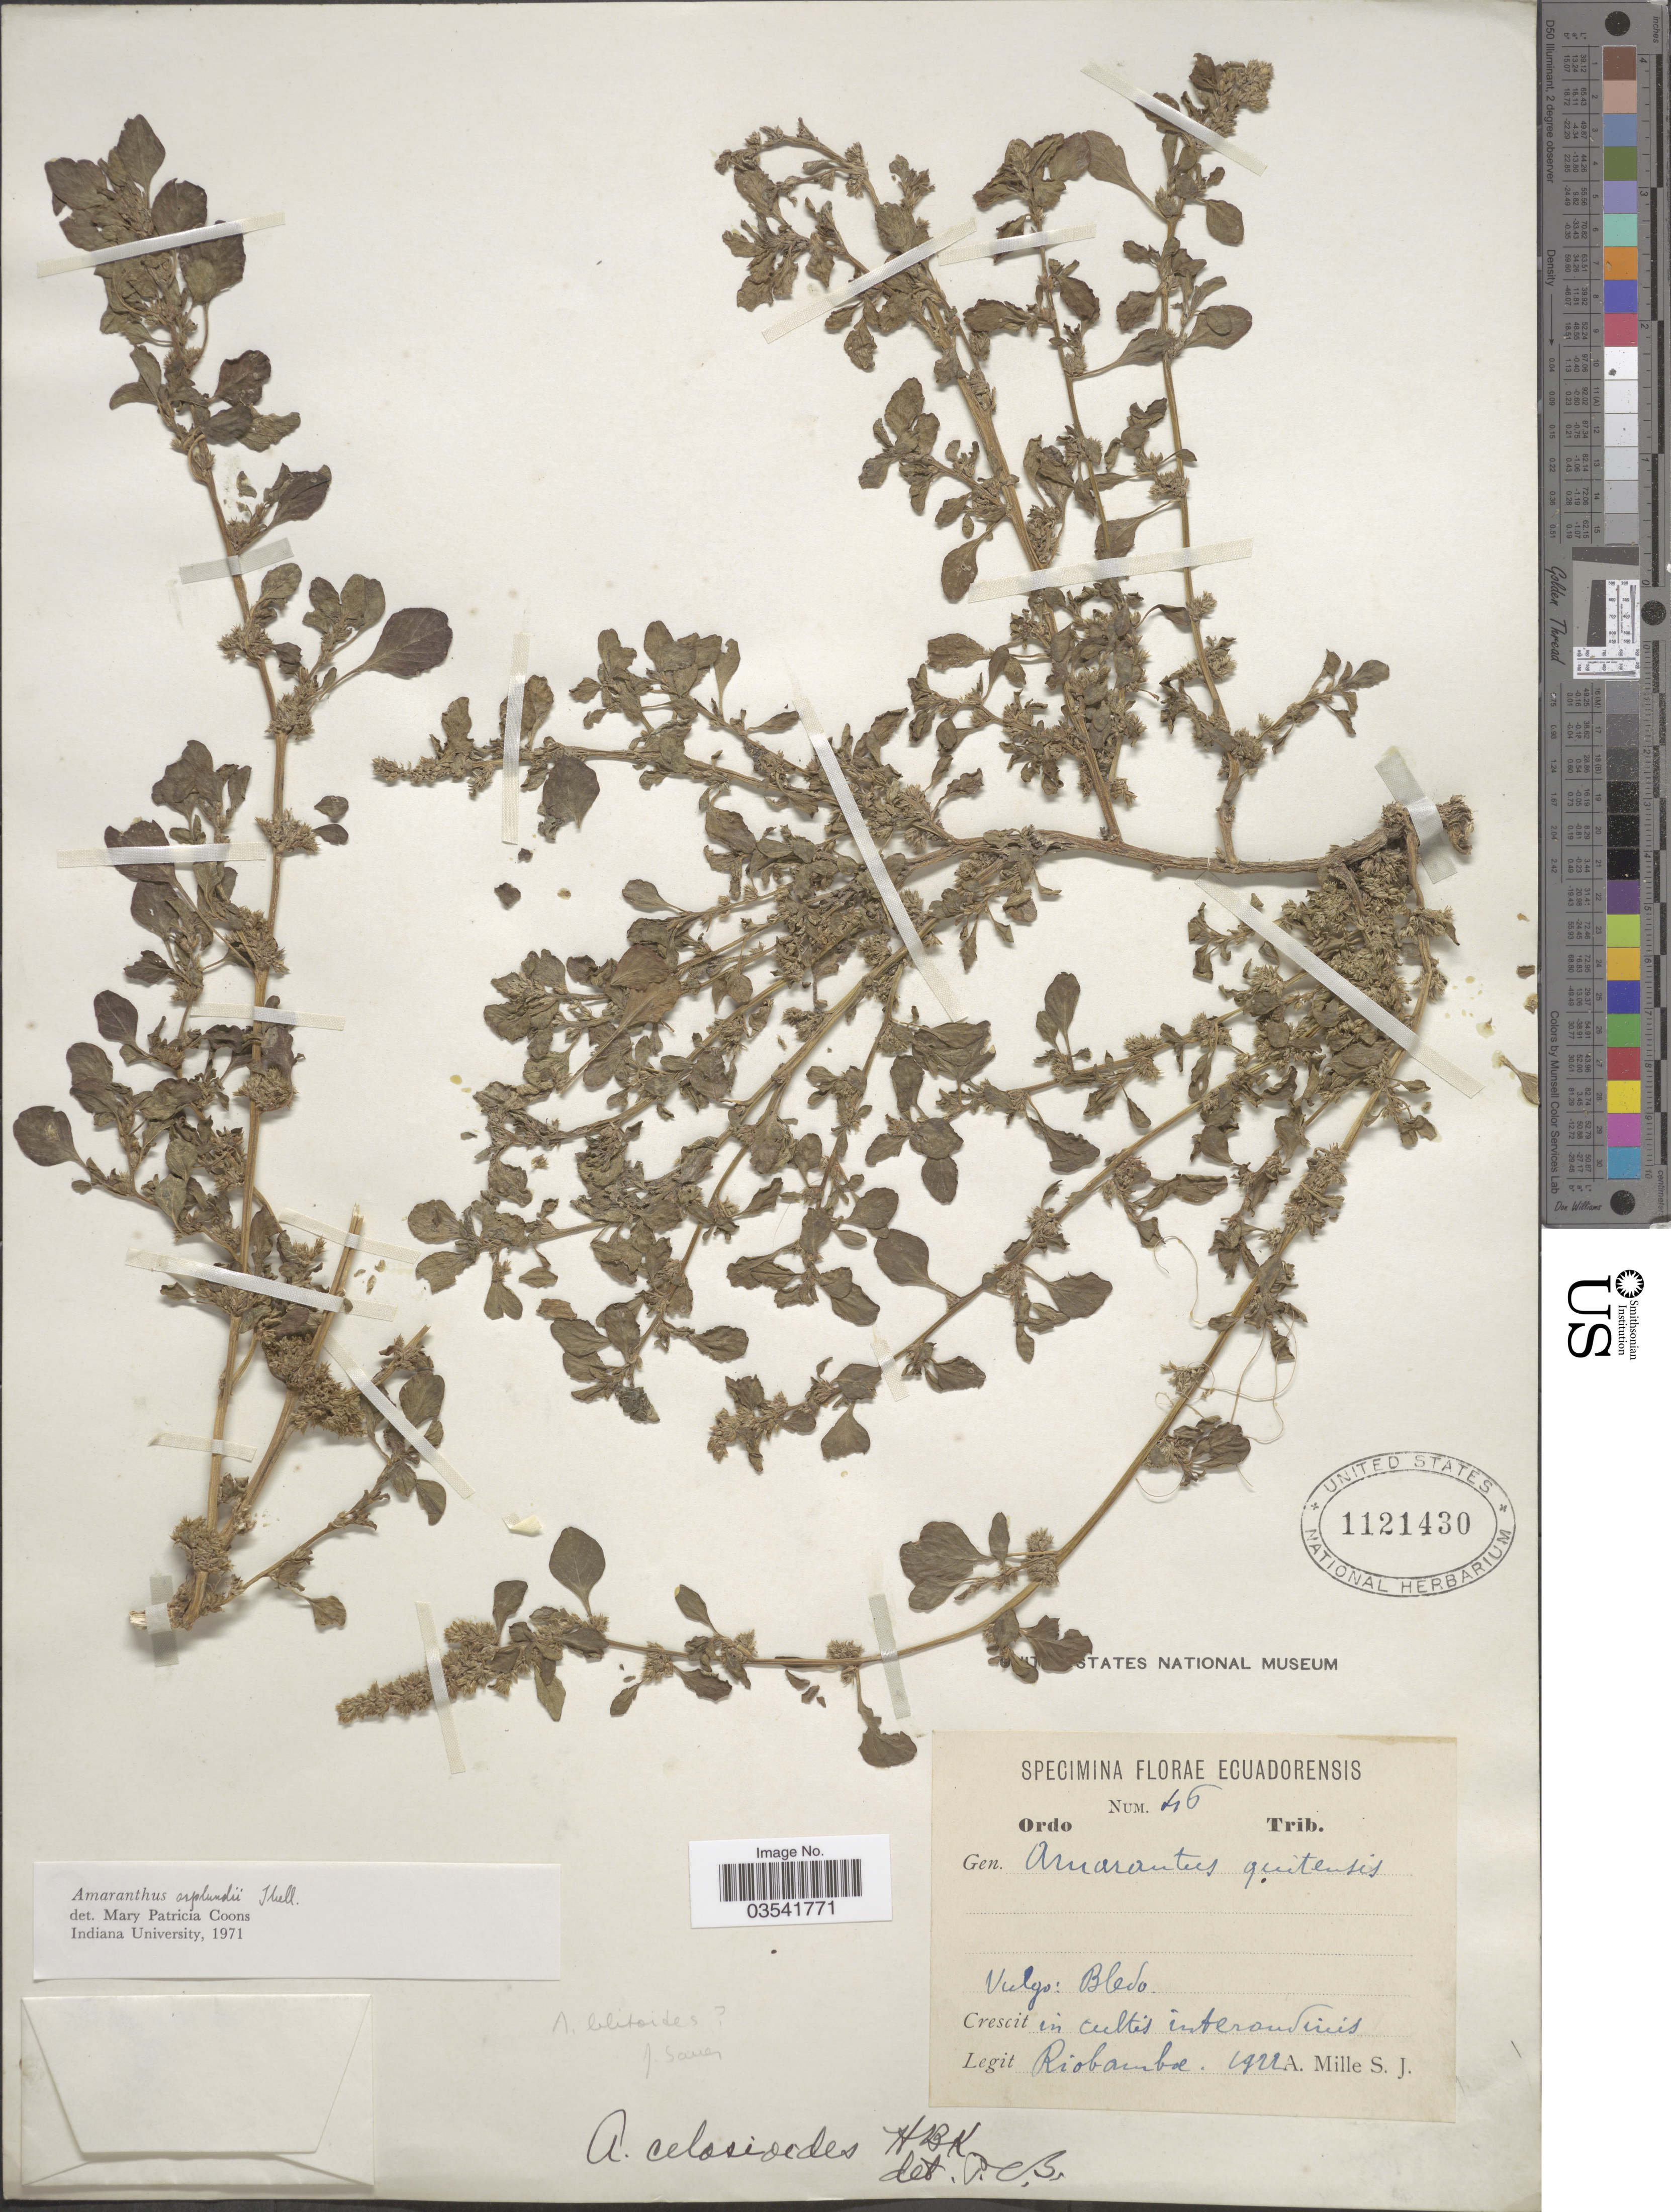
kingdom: Plantae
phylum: Tracheophyta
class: Magnoliopsida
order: Caryophyllales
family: Amaranthaceae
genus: Amaranthus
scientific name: Amaranthus asplundii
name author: Thell.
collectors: A. Mille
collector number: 46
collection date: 1922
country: Ecuador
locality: Riobamba.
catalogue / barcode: US 1121430